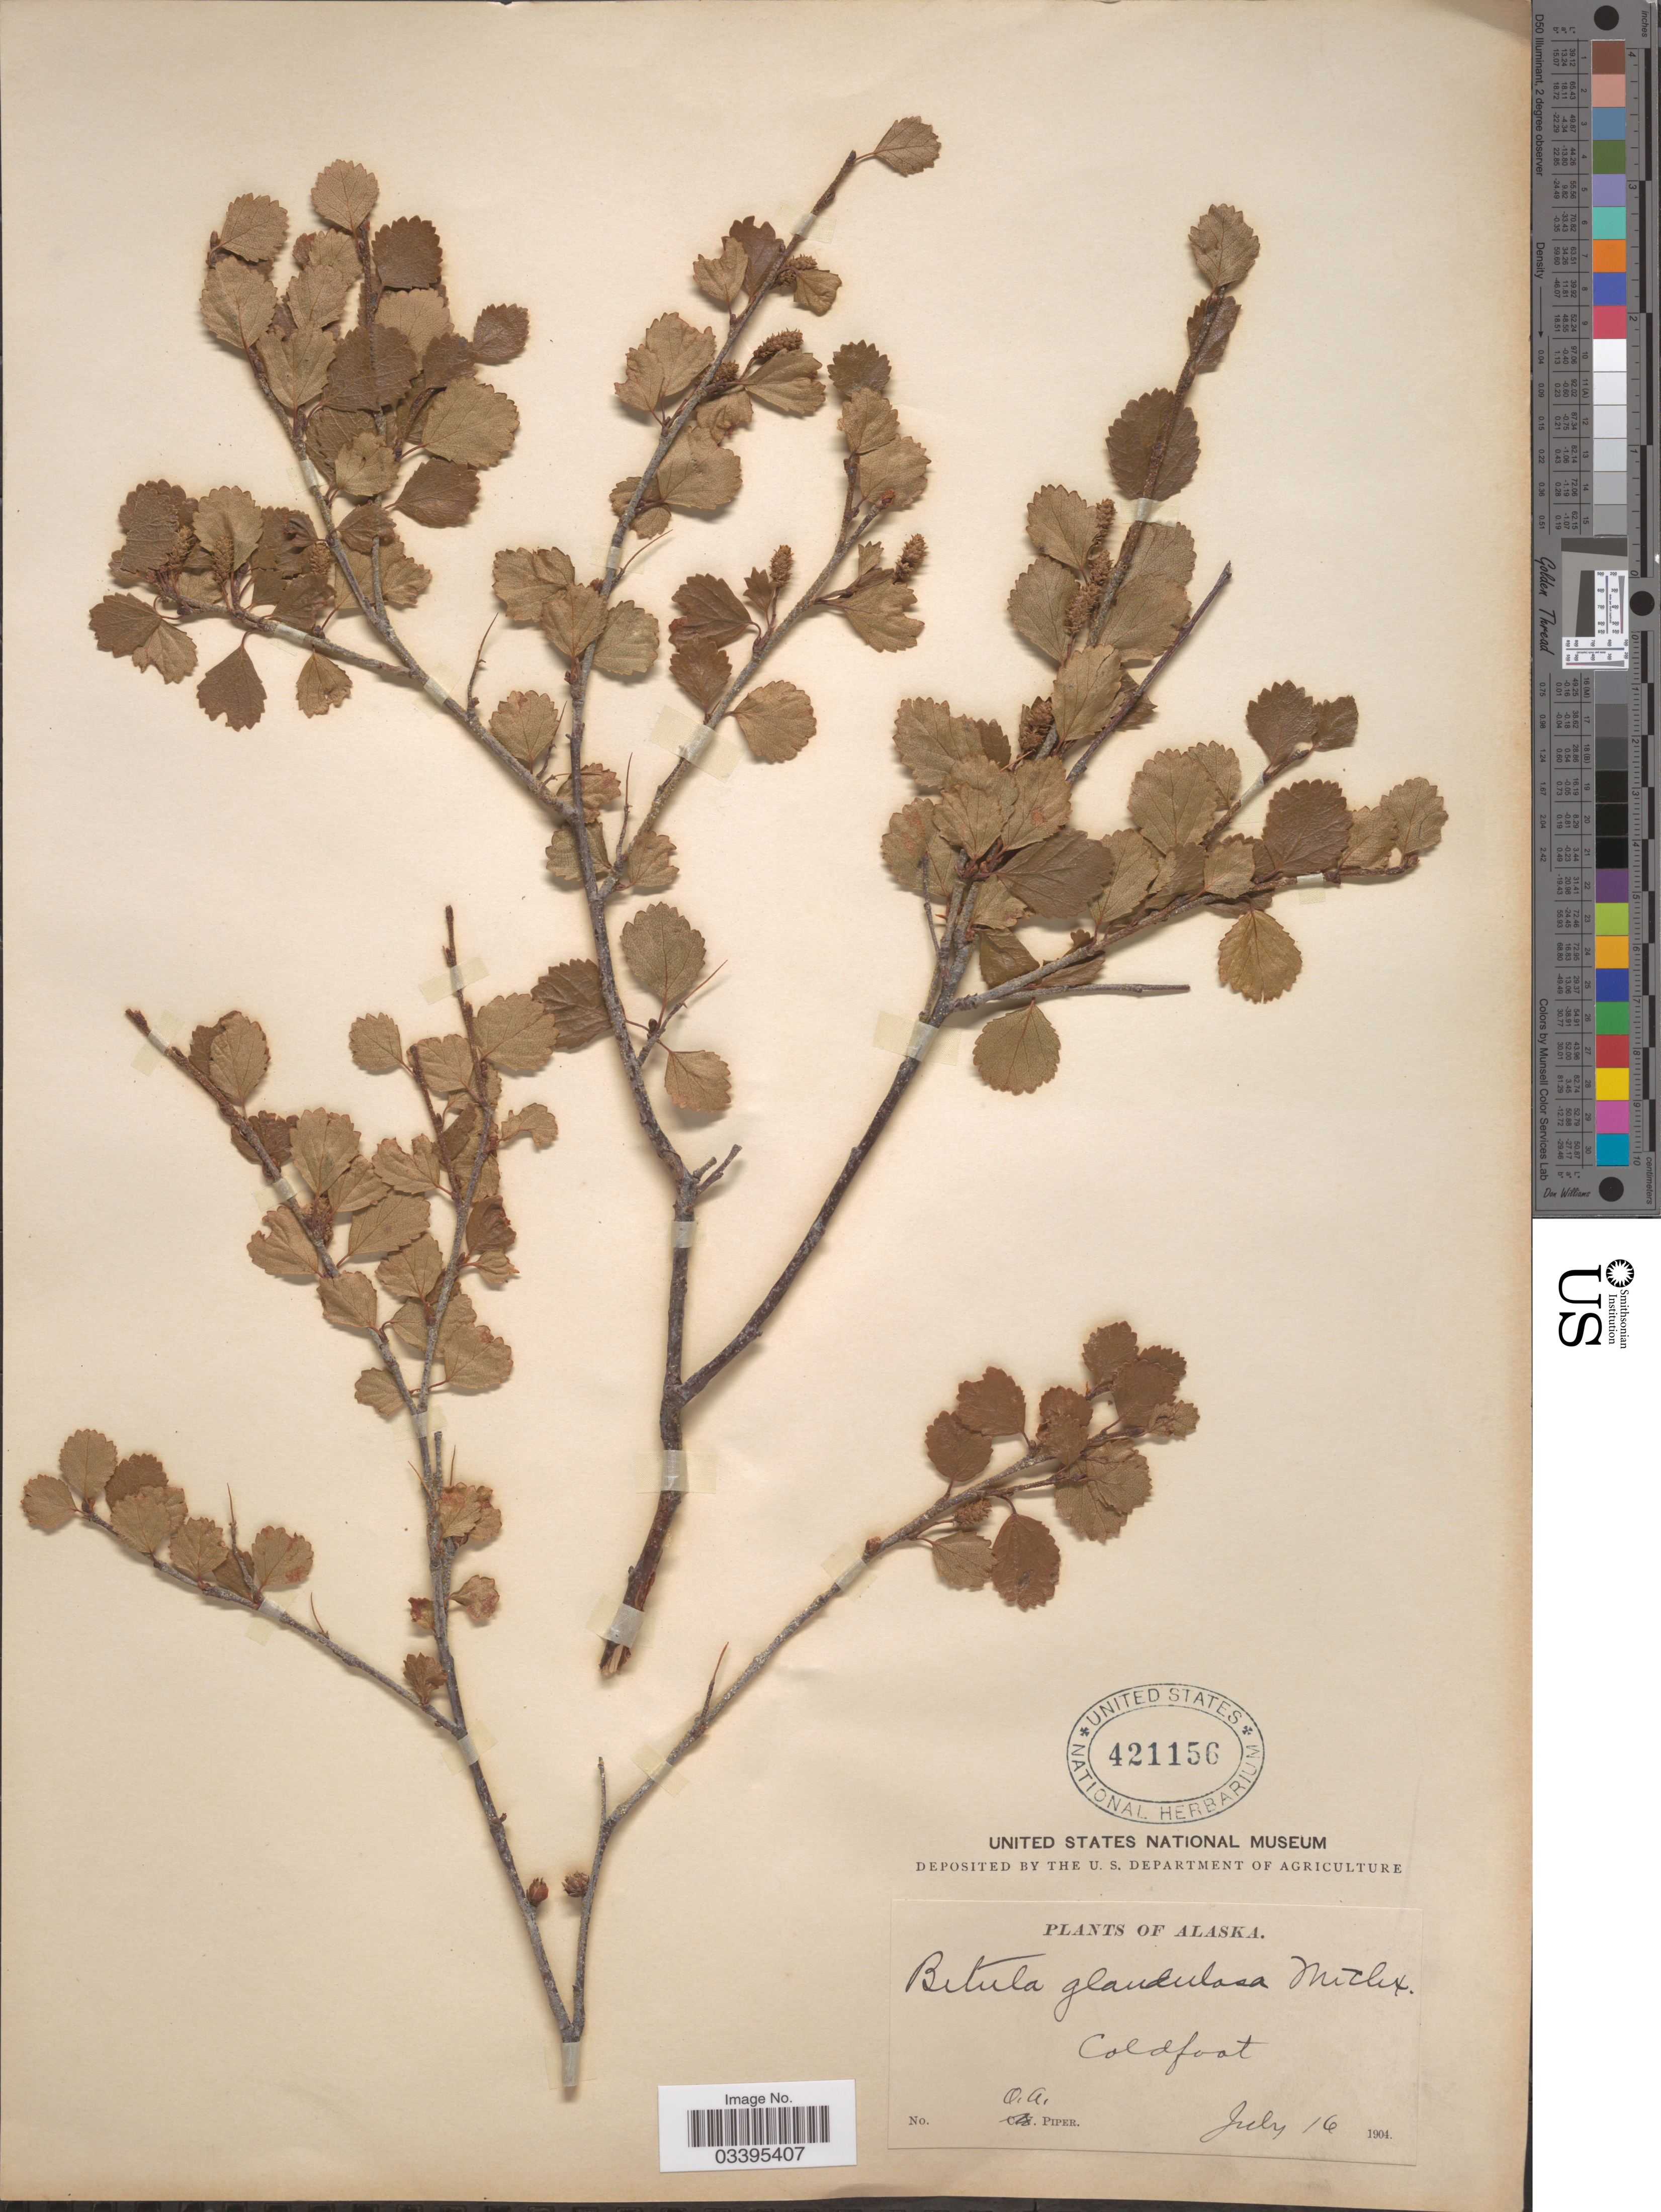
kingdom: Plantae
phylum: Tracheophyta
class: Magnoliopsida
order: Fagales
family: Betulaceae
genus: Betula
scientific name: Betula glandulosa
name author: Michx.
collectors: O. Piper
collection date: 1904-07-16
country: United States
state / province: Alaska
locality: Coldfoot.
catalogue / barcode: US 421156